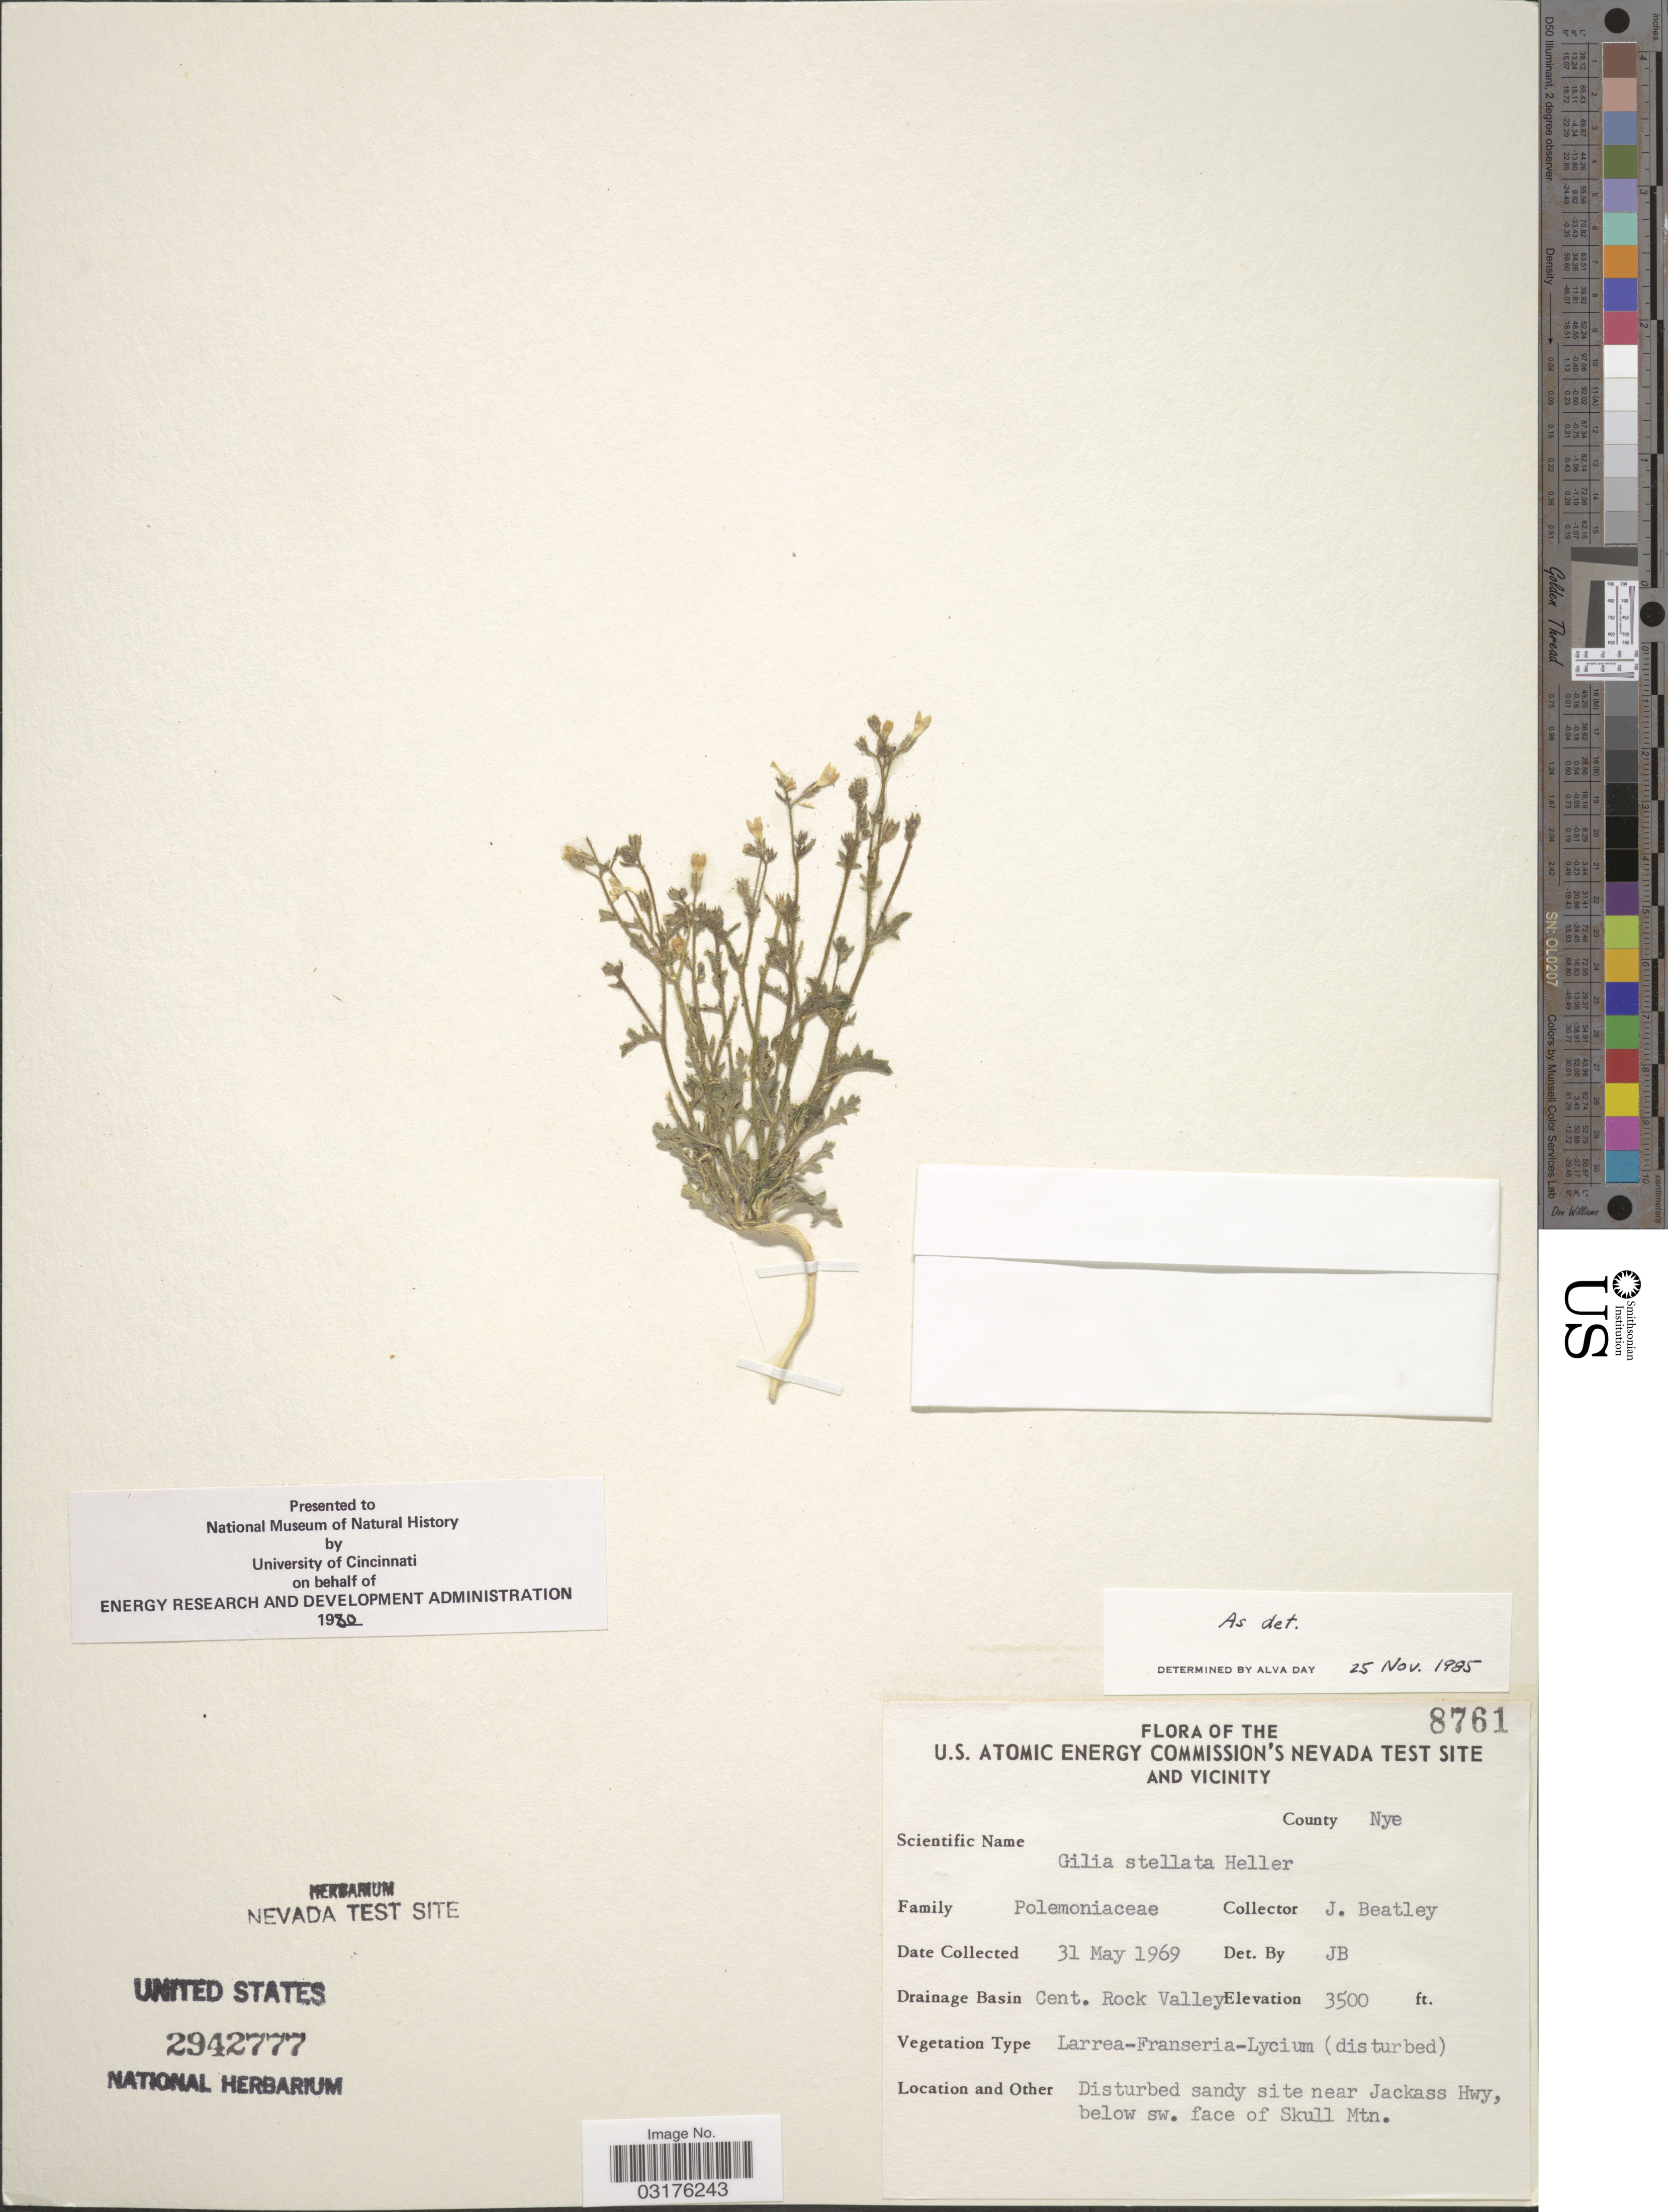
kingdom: Plantae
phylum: Tracheophyta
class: Magnoliopsida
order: Ericales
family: Polemoniaceae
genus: Gilia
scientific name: Gilia stellata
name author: A. Heller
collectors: J. C. Beatley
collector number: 8761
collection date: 1969-05-31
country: United States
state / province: Nevada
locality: The U.S. Atomic Energy Commission's Nevada Test Site And Vicinity, County Nye, Drainage Basin Cent. Rock Valley, Disturbed sandy site near Jackass Hwy, below sw. face of Skull Mtn.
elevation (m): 1067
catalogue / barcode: US 2942777